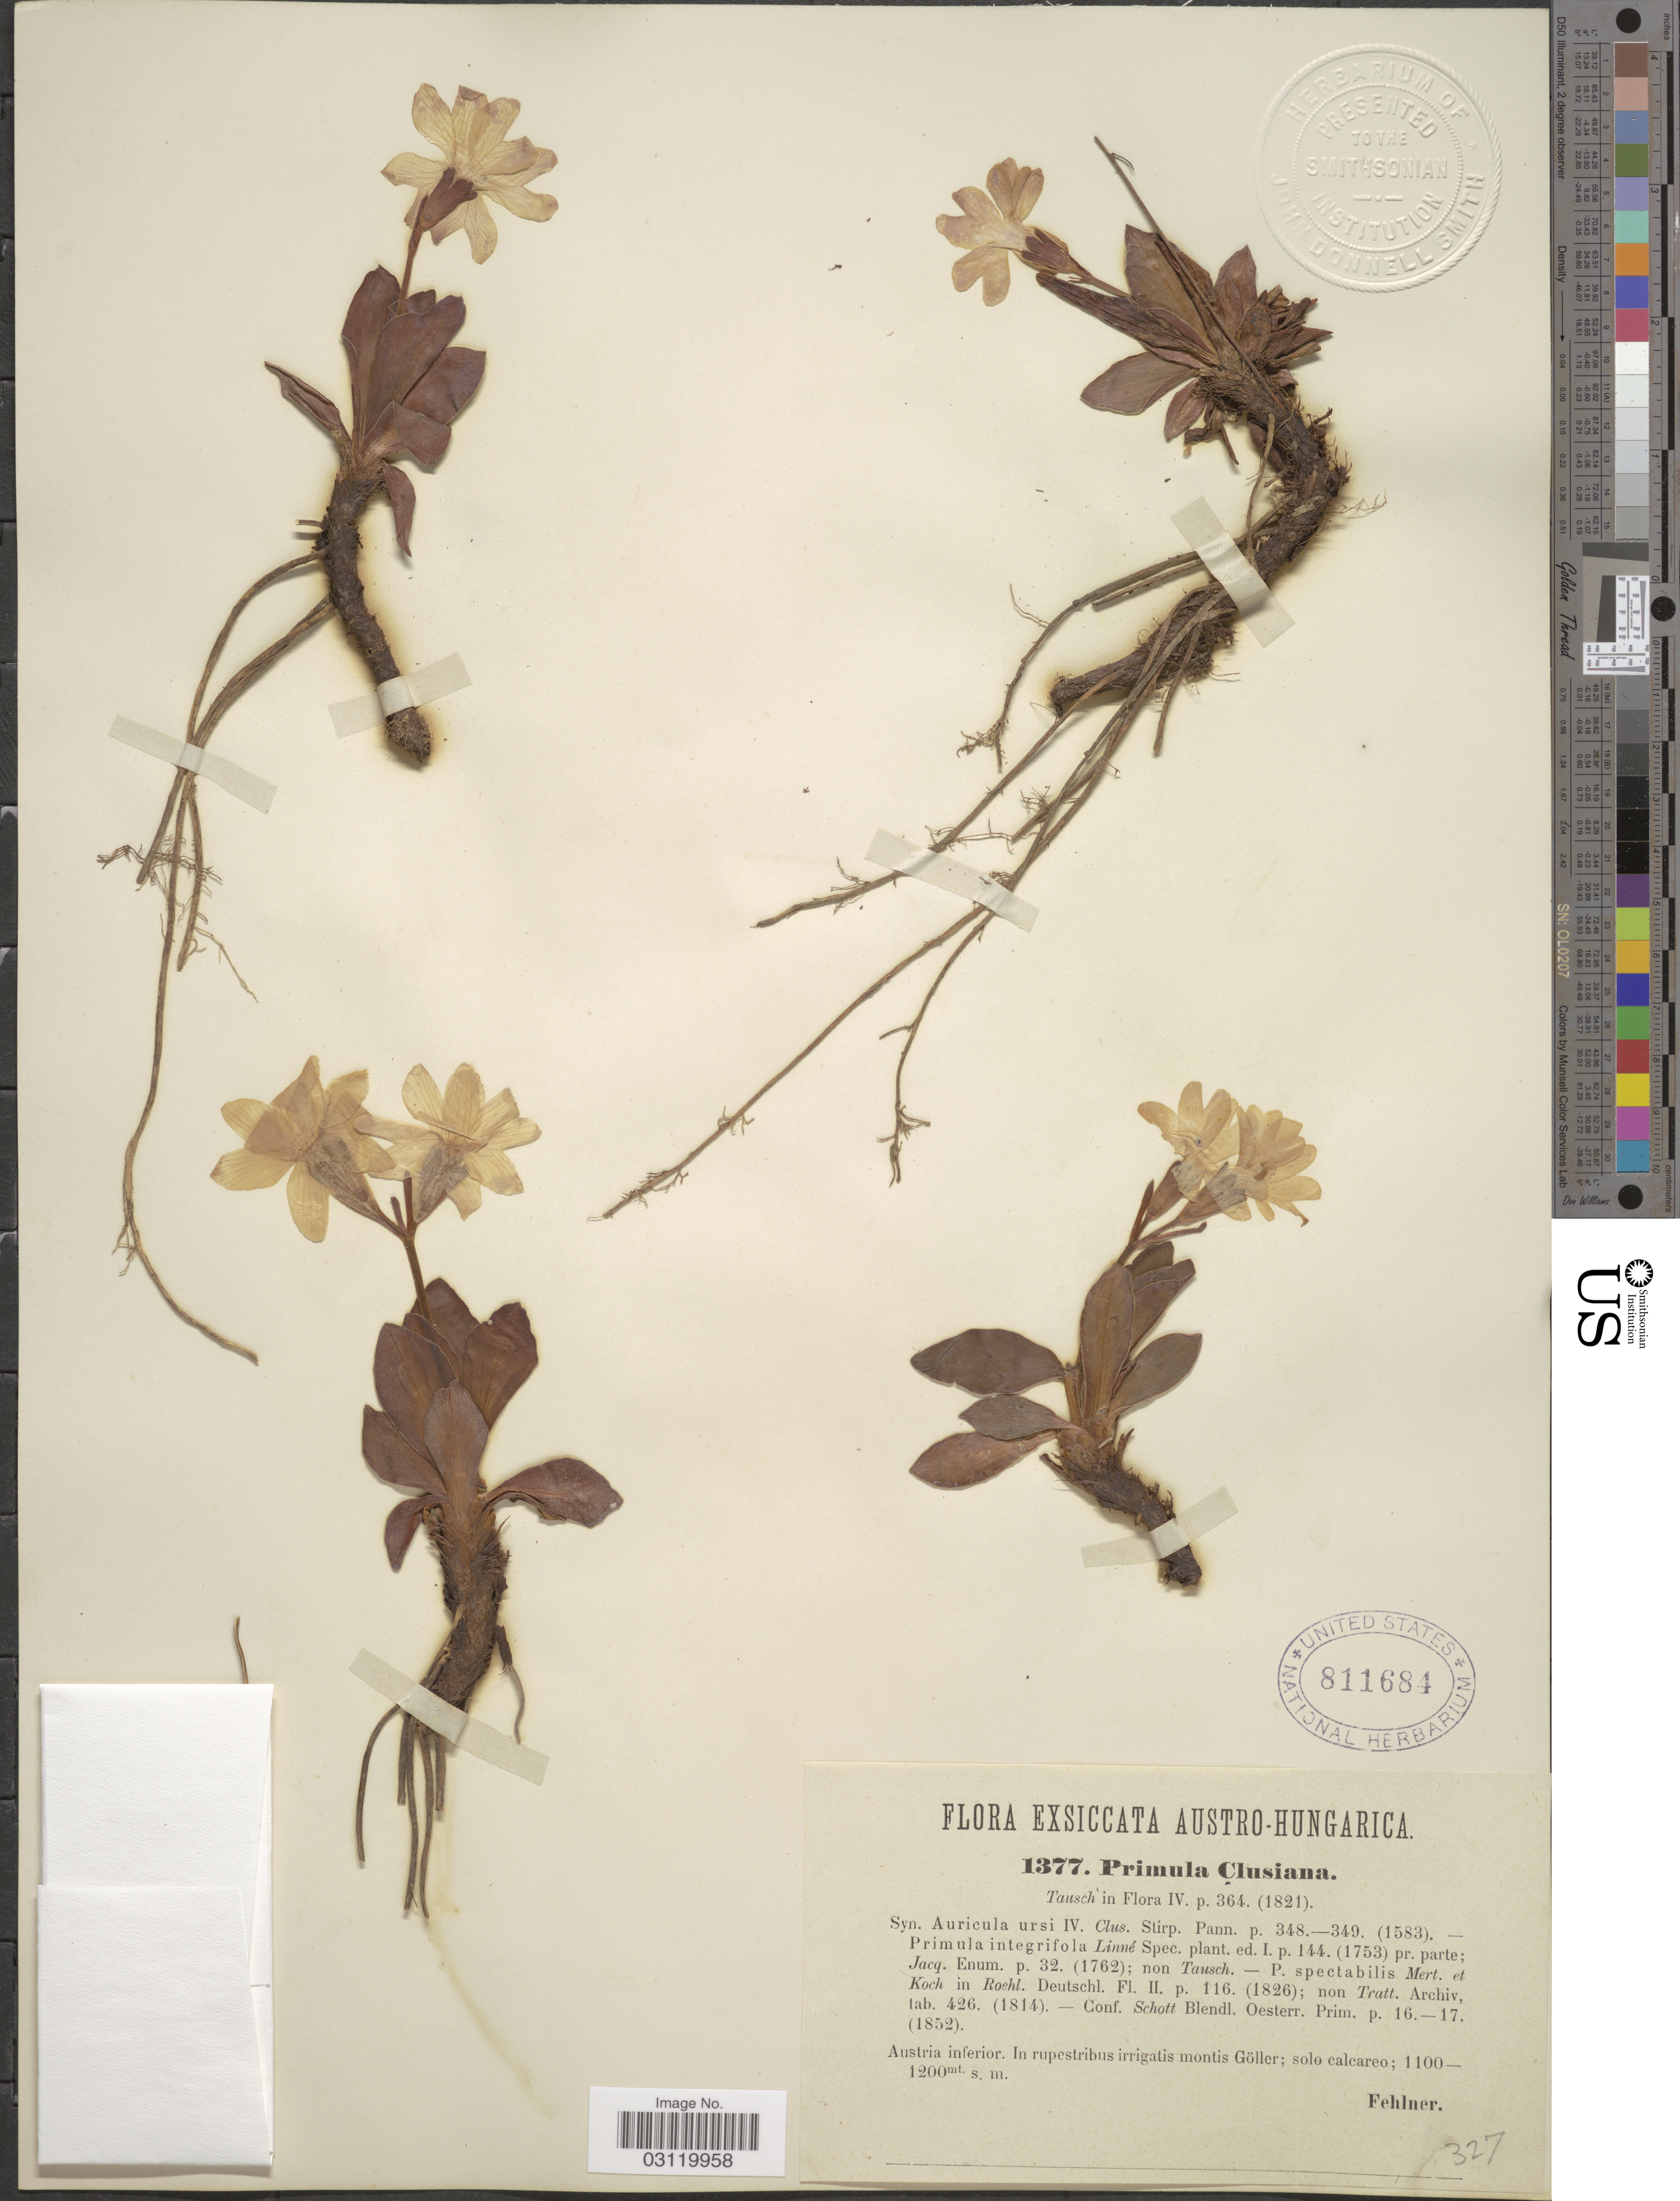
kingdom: Plantae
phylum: Tracheophyta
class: Magnoliopsida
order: Ericales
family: Primulaceae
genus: Primula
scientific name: Primula clusiana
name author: Tausch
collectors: Fehlner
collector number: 1377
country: Austria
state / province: Niederosterreich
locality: Austro-Hungarica. Austrio inferior. In rupestribus irrigatis montis Göller.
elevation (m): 1100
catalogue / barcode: US 811684